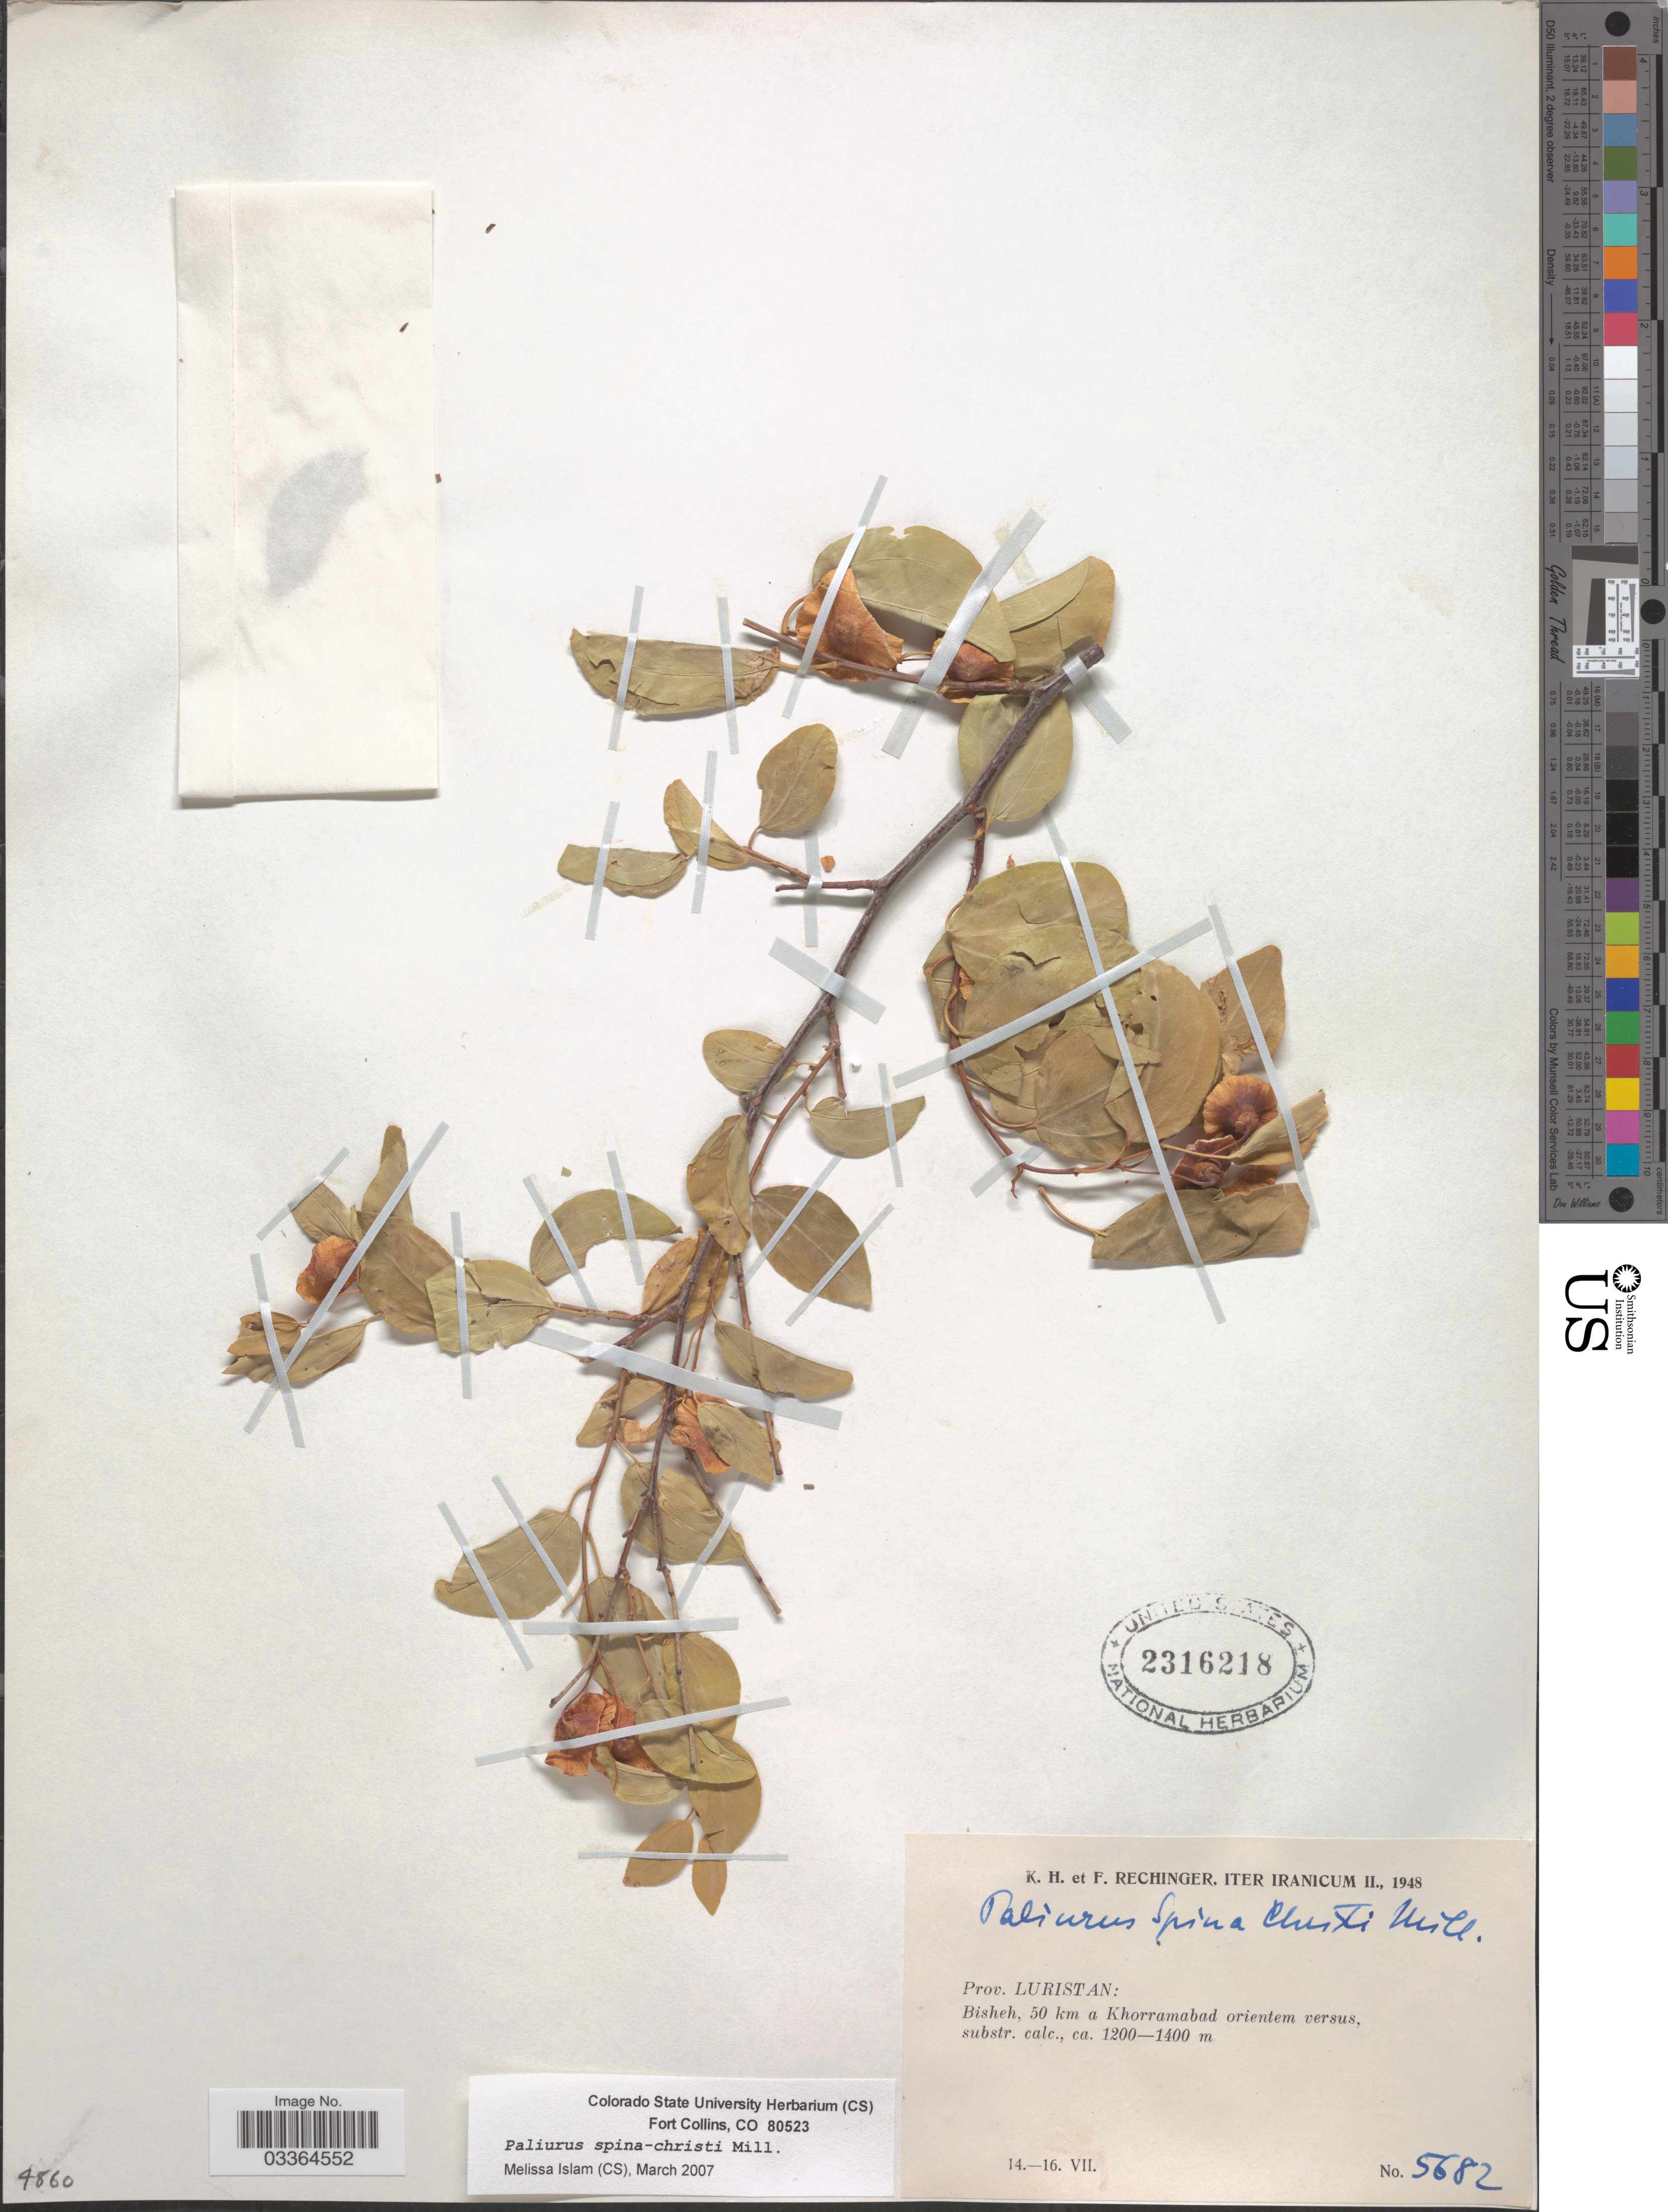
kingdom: Plantae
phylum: Tracheophyta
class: Magnoliopsida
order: Rosales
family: Rhamnaceae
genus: Ziziphus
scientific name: Ziziphus spina-christi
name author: (L.) Willd.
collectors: K. H. Rechinger & F. Rechinger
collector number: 5682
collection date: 1948-07-14/1948-07-16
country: Iran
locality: Iter Iranicum. Prov. Luristan: Bisheh, 50 km a Khorramabad orientem versus.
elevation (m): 1200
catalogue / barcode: US 2316218